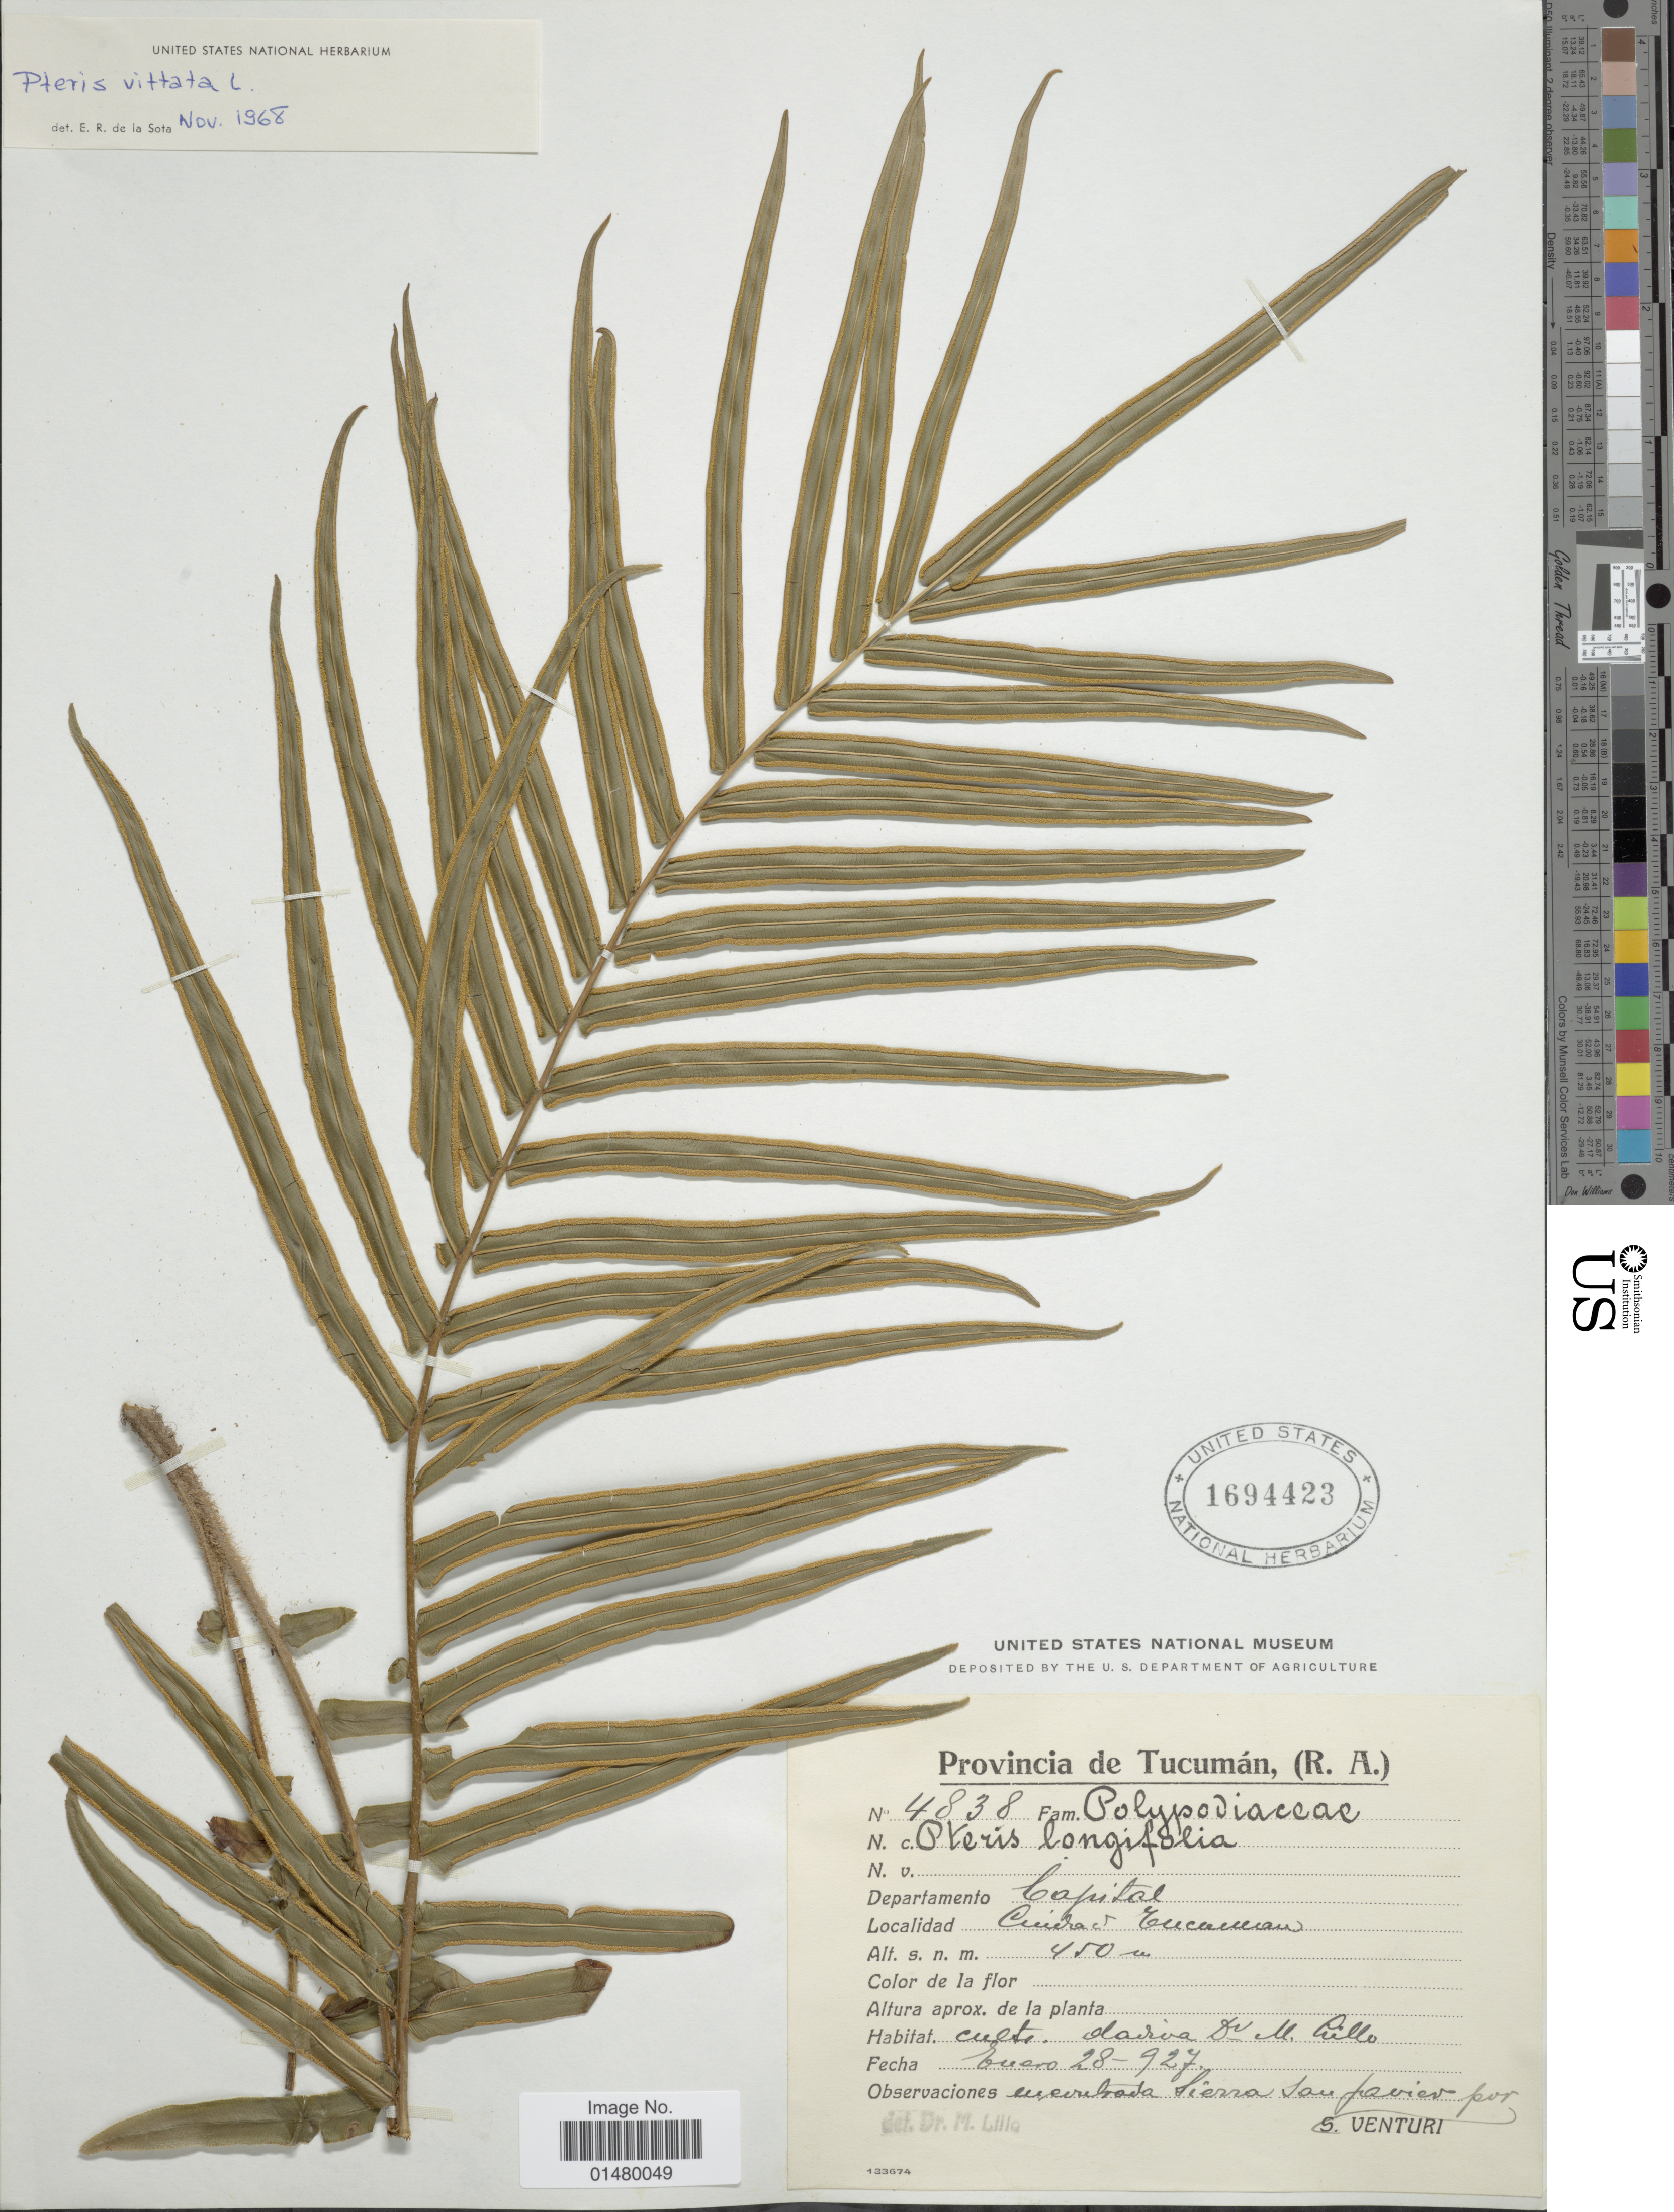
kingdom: Plantae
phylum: Tracheophyta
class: Polypodiopsida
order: Polypodiales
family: Pteridaceae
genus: Pteris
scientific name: Pteris vittata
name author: L.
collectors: S. Venturi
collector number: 4838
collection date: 1927-01-28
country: Argentina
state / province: Tucuman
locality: Provincia de Tucuman, (R. A.). Departamento Capital. Cuidad Tucumanan.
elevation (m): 450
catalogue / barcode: US 1694423